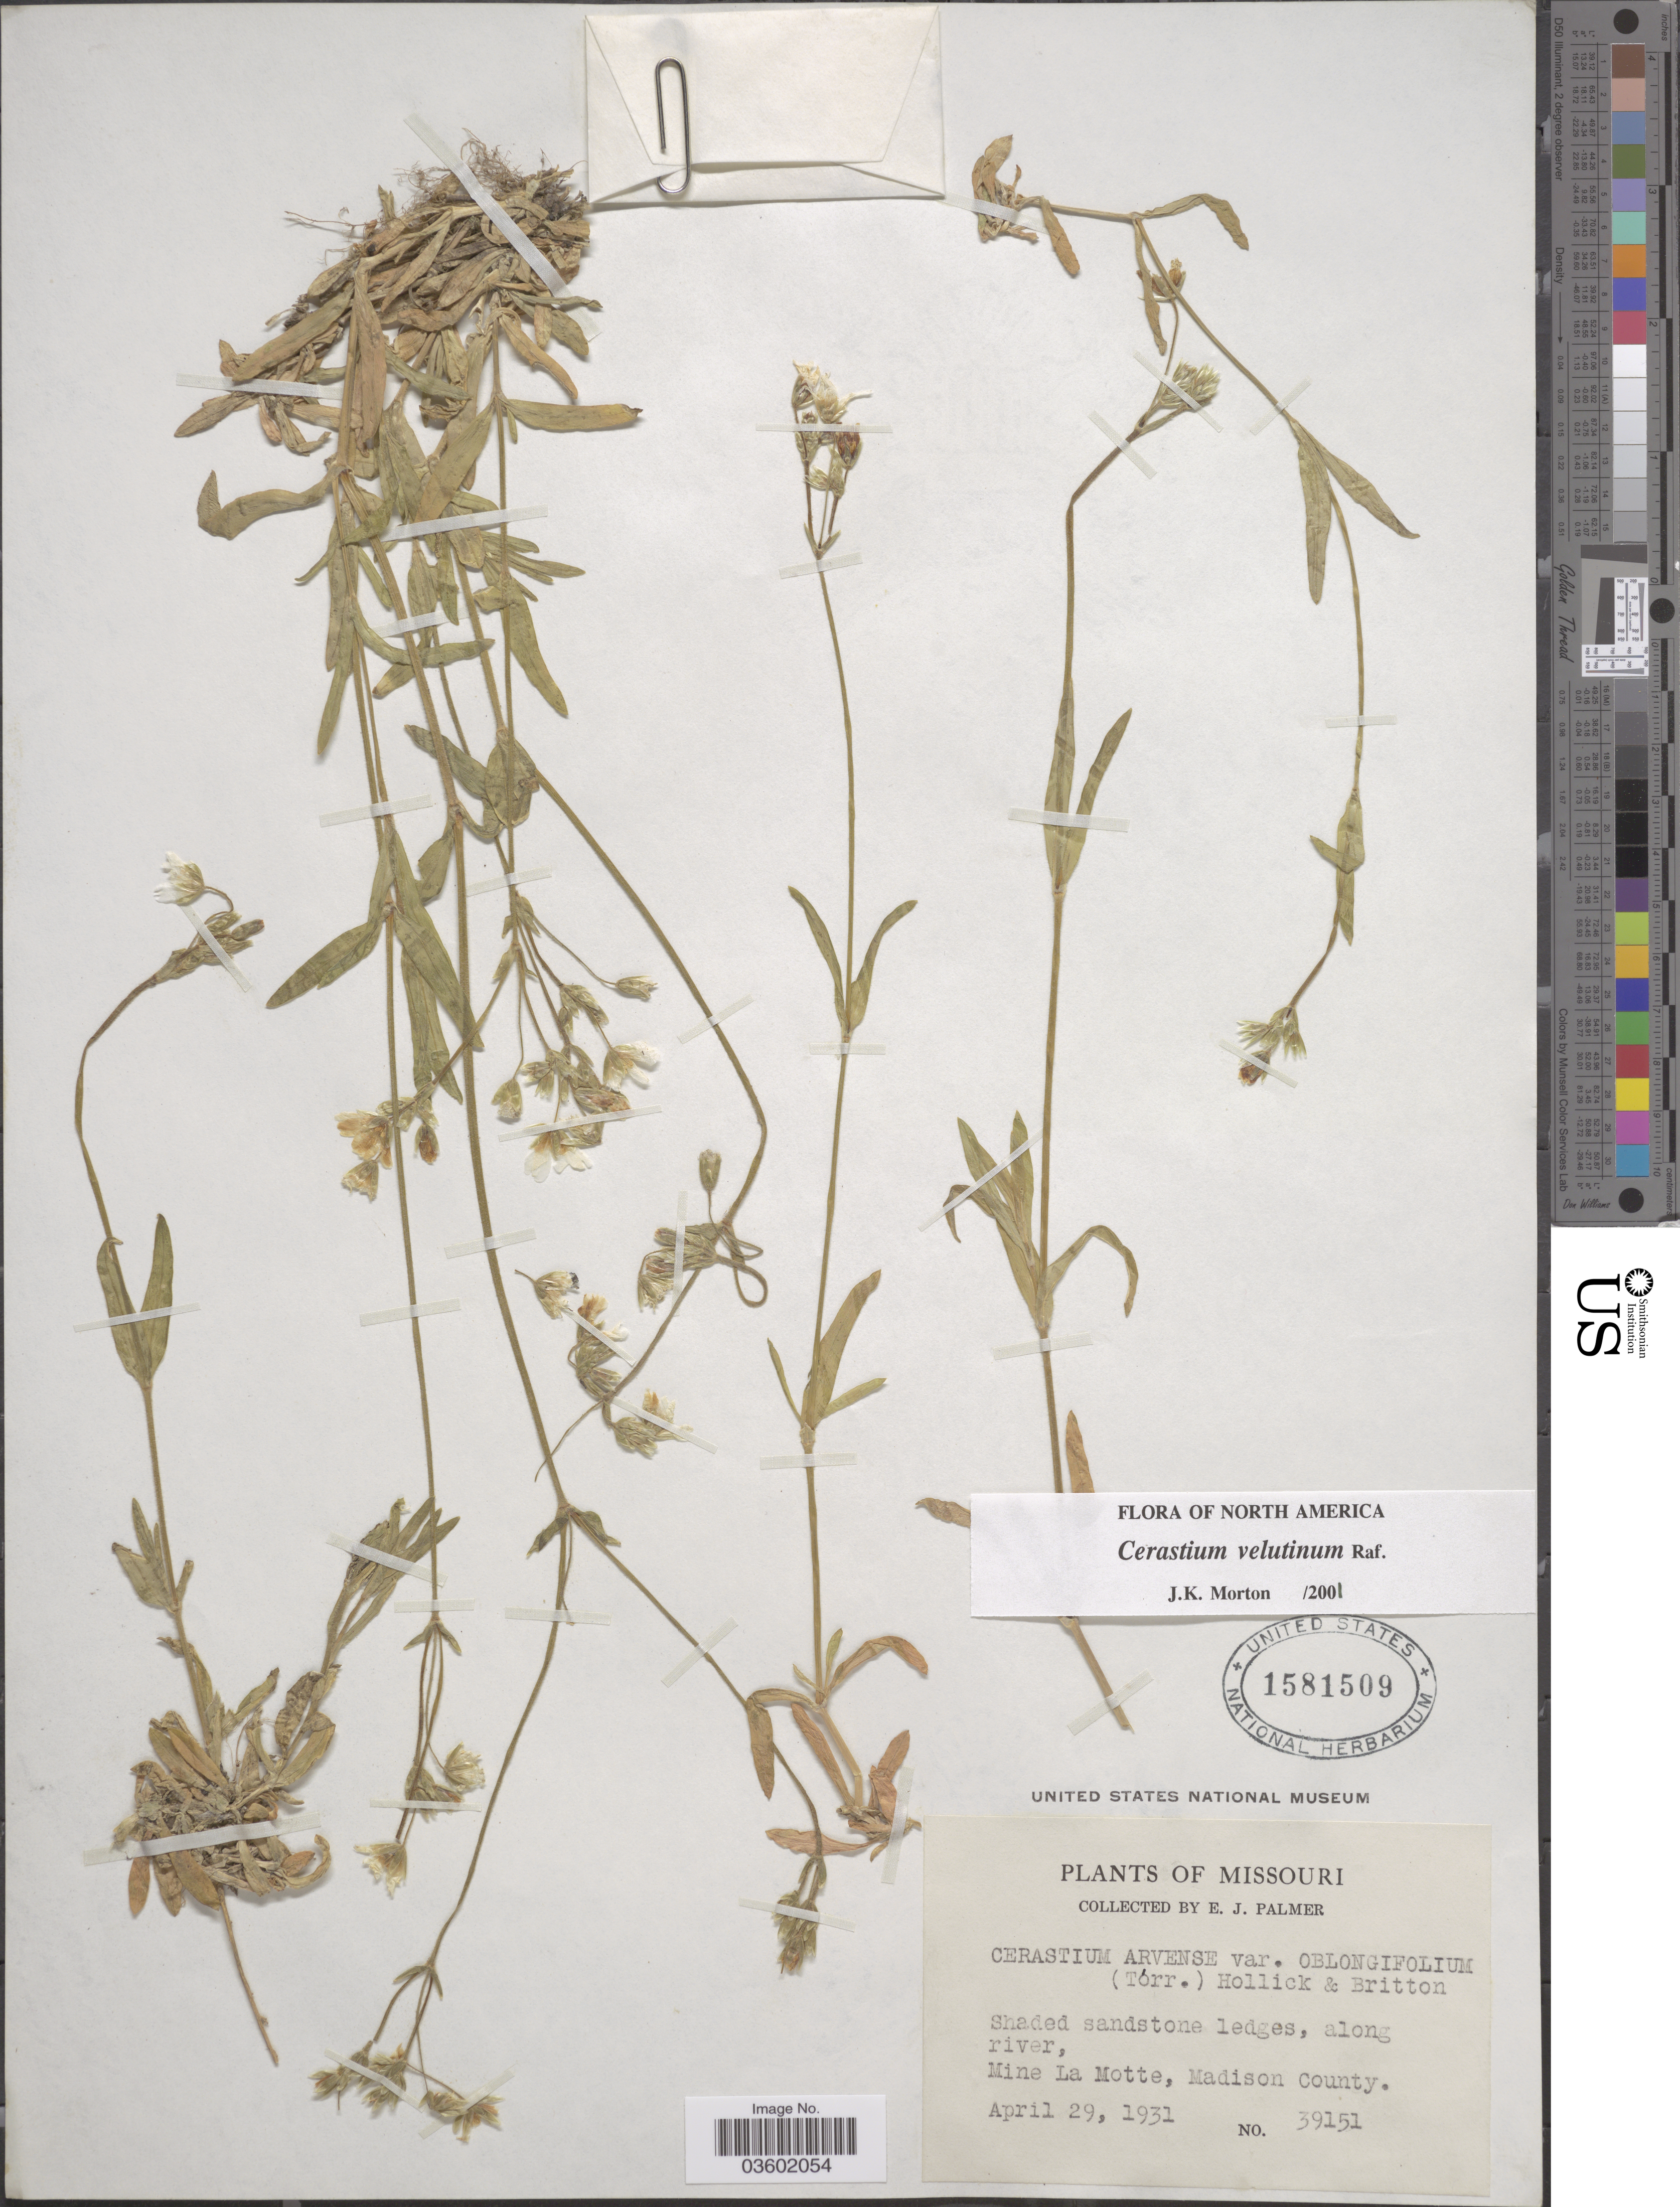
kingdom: Plantae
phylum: Tracheophyta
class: Magnoliopsida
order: Caryophyllales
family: Caryophyllaceae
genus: Cerastium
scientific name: Cerastium velutinum var. velutinum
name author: Raf.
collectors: E. J. Palmer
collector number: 39151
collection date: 1931-04-29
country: United States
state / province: Missouri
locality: Along river, Mina La Motte, Madison County.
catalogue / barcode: US 1581509